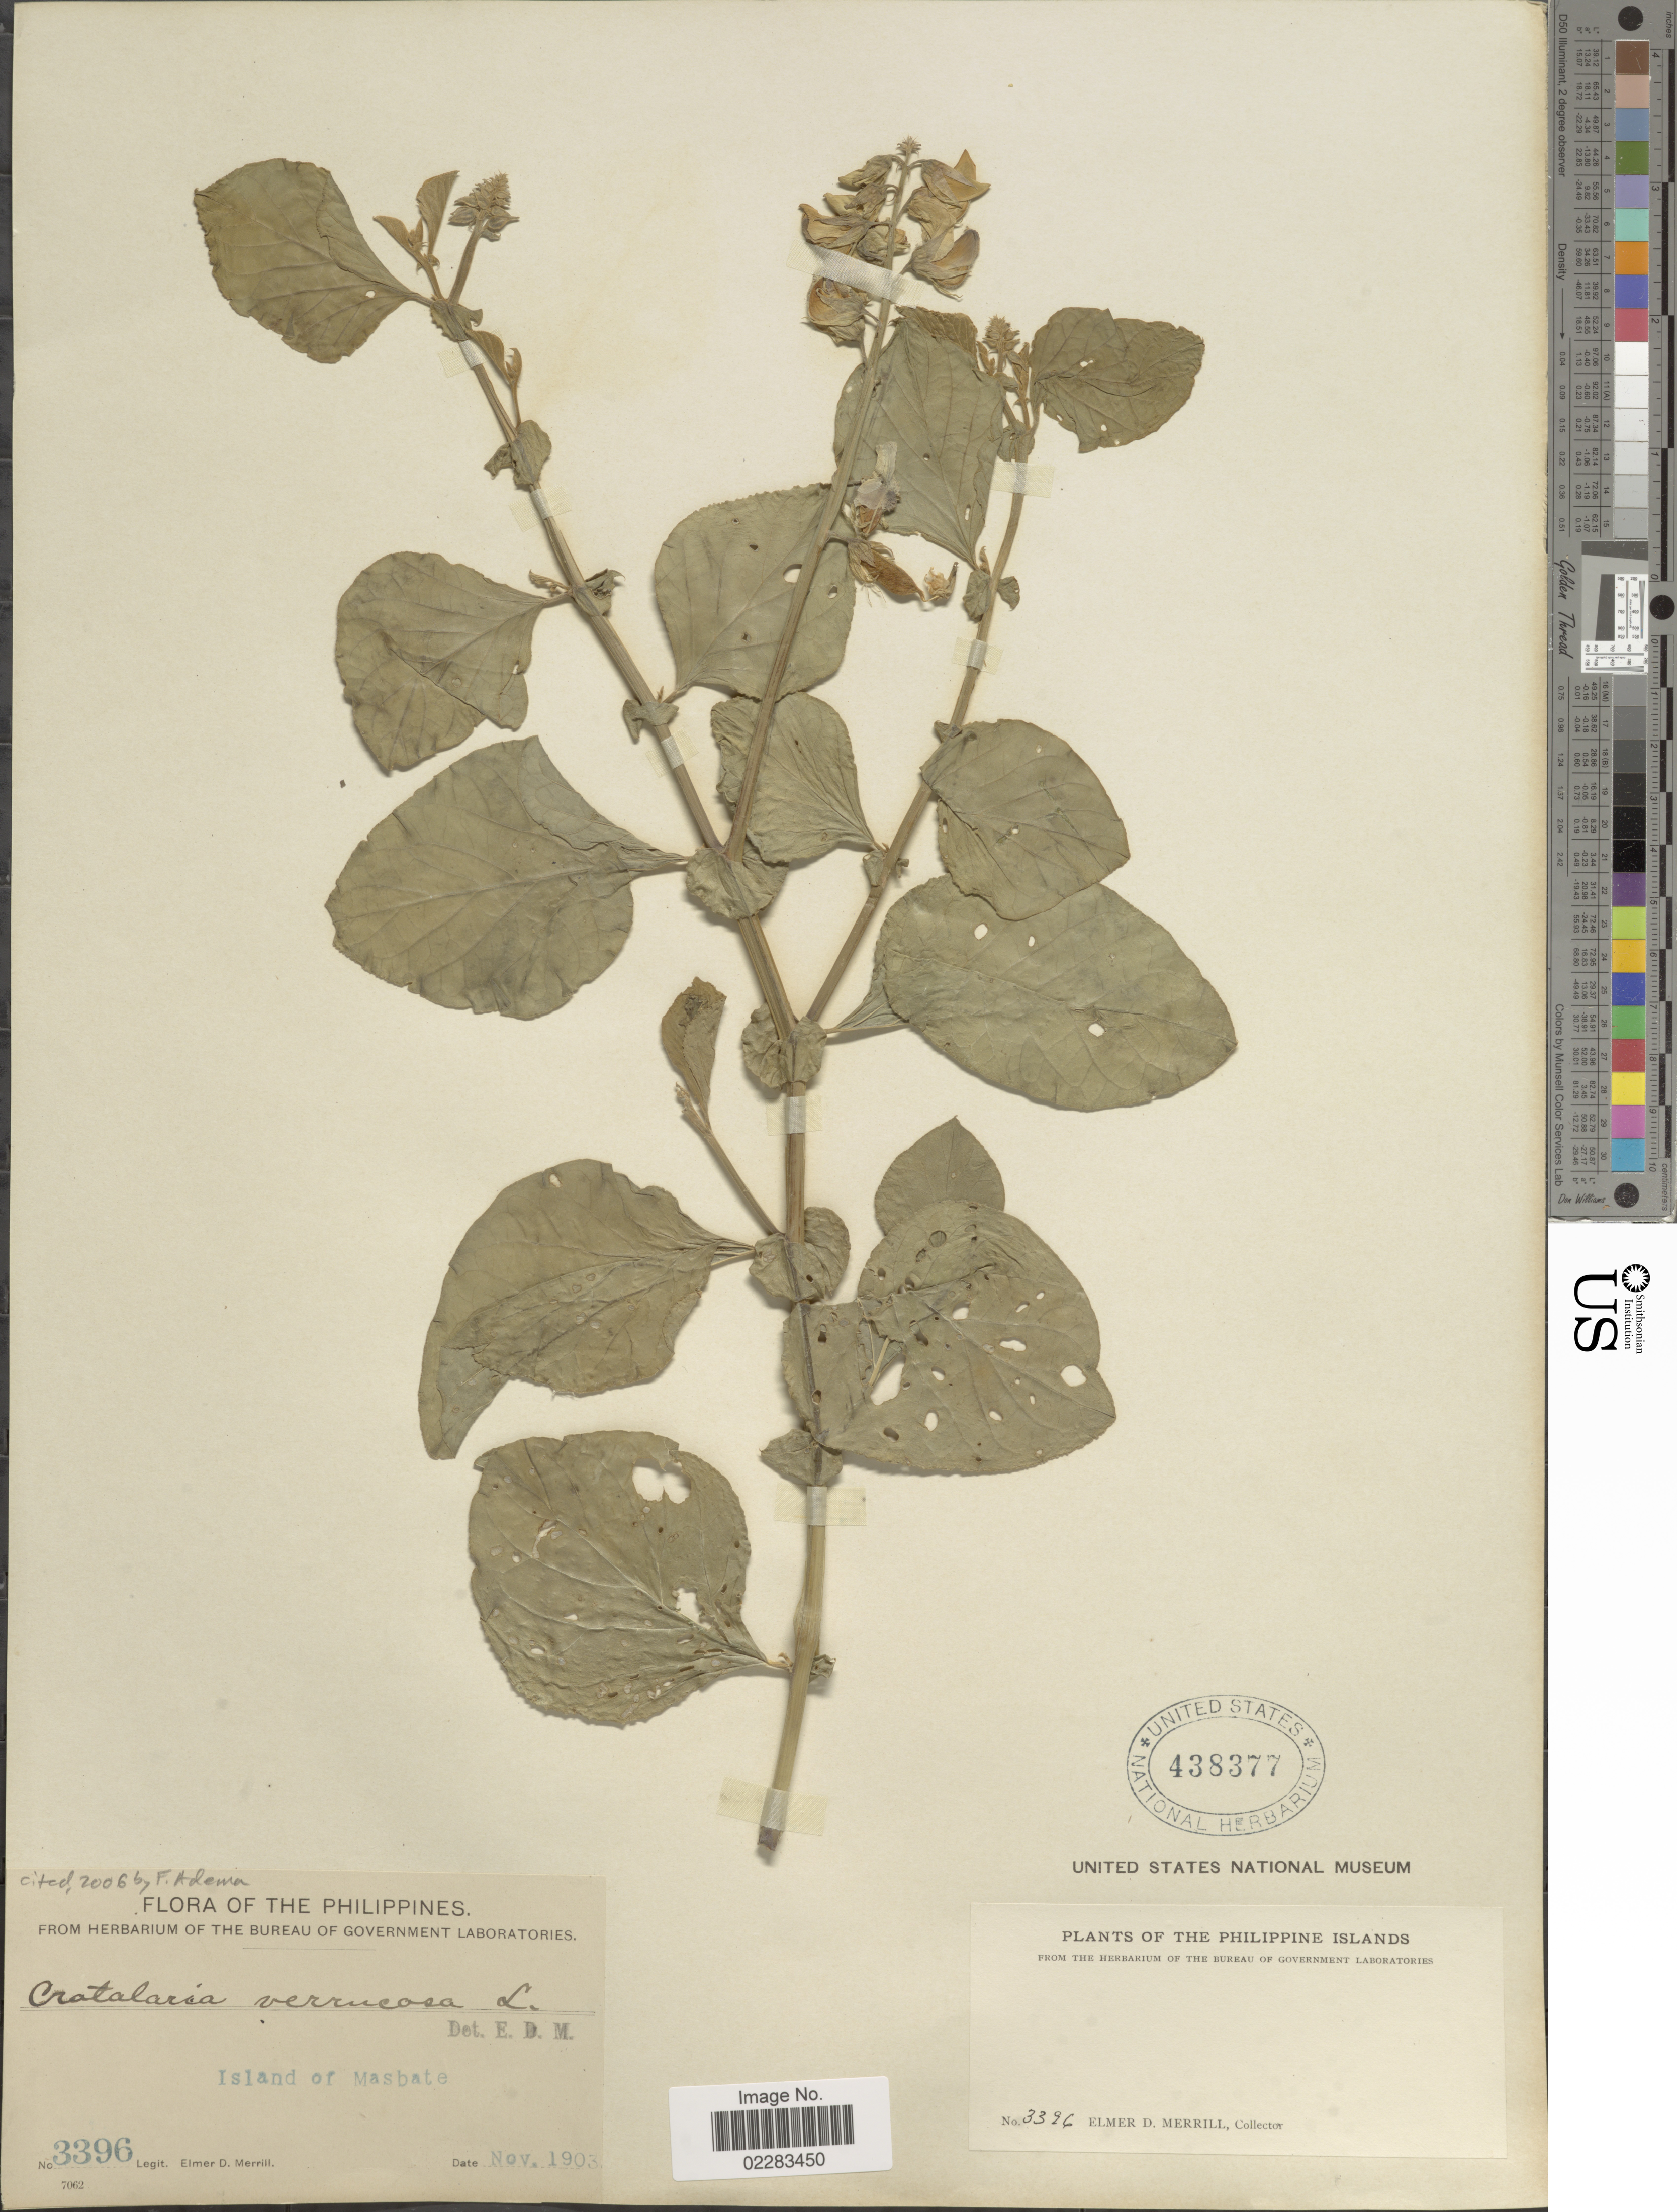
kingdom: Plantae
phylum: Tracheophyta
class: Magnoliopsida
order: Fabales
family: Fabaceae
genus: Crotalaria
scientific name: Crotalaria verrucosa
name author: L.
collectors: E. D. Merrill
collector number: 3396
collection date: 1903-11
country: Philippines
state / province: Bicol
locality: Island of Masbate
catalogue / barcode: US 438377